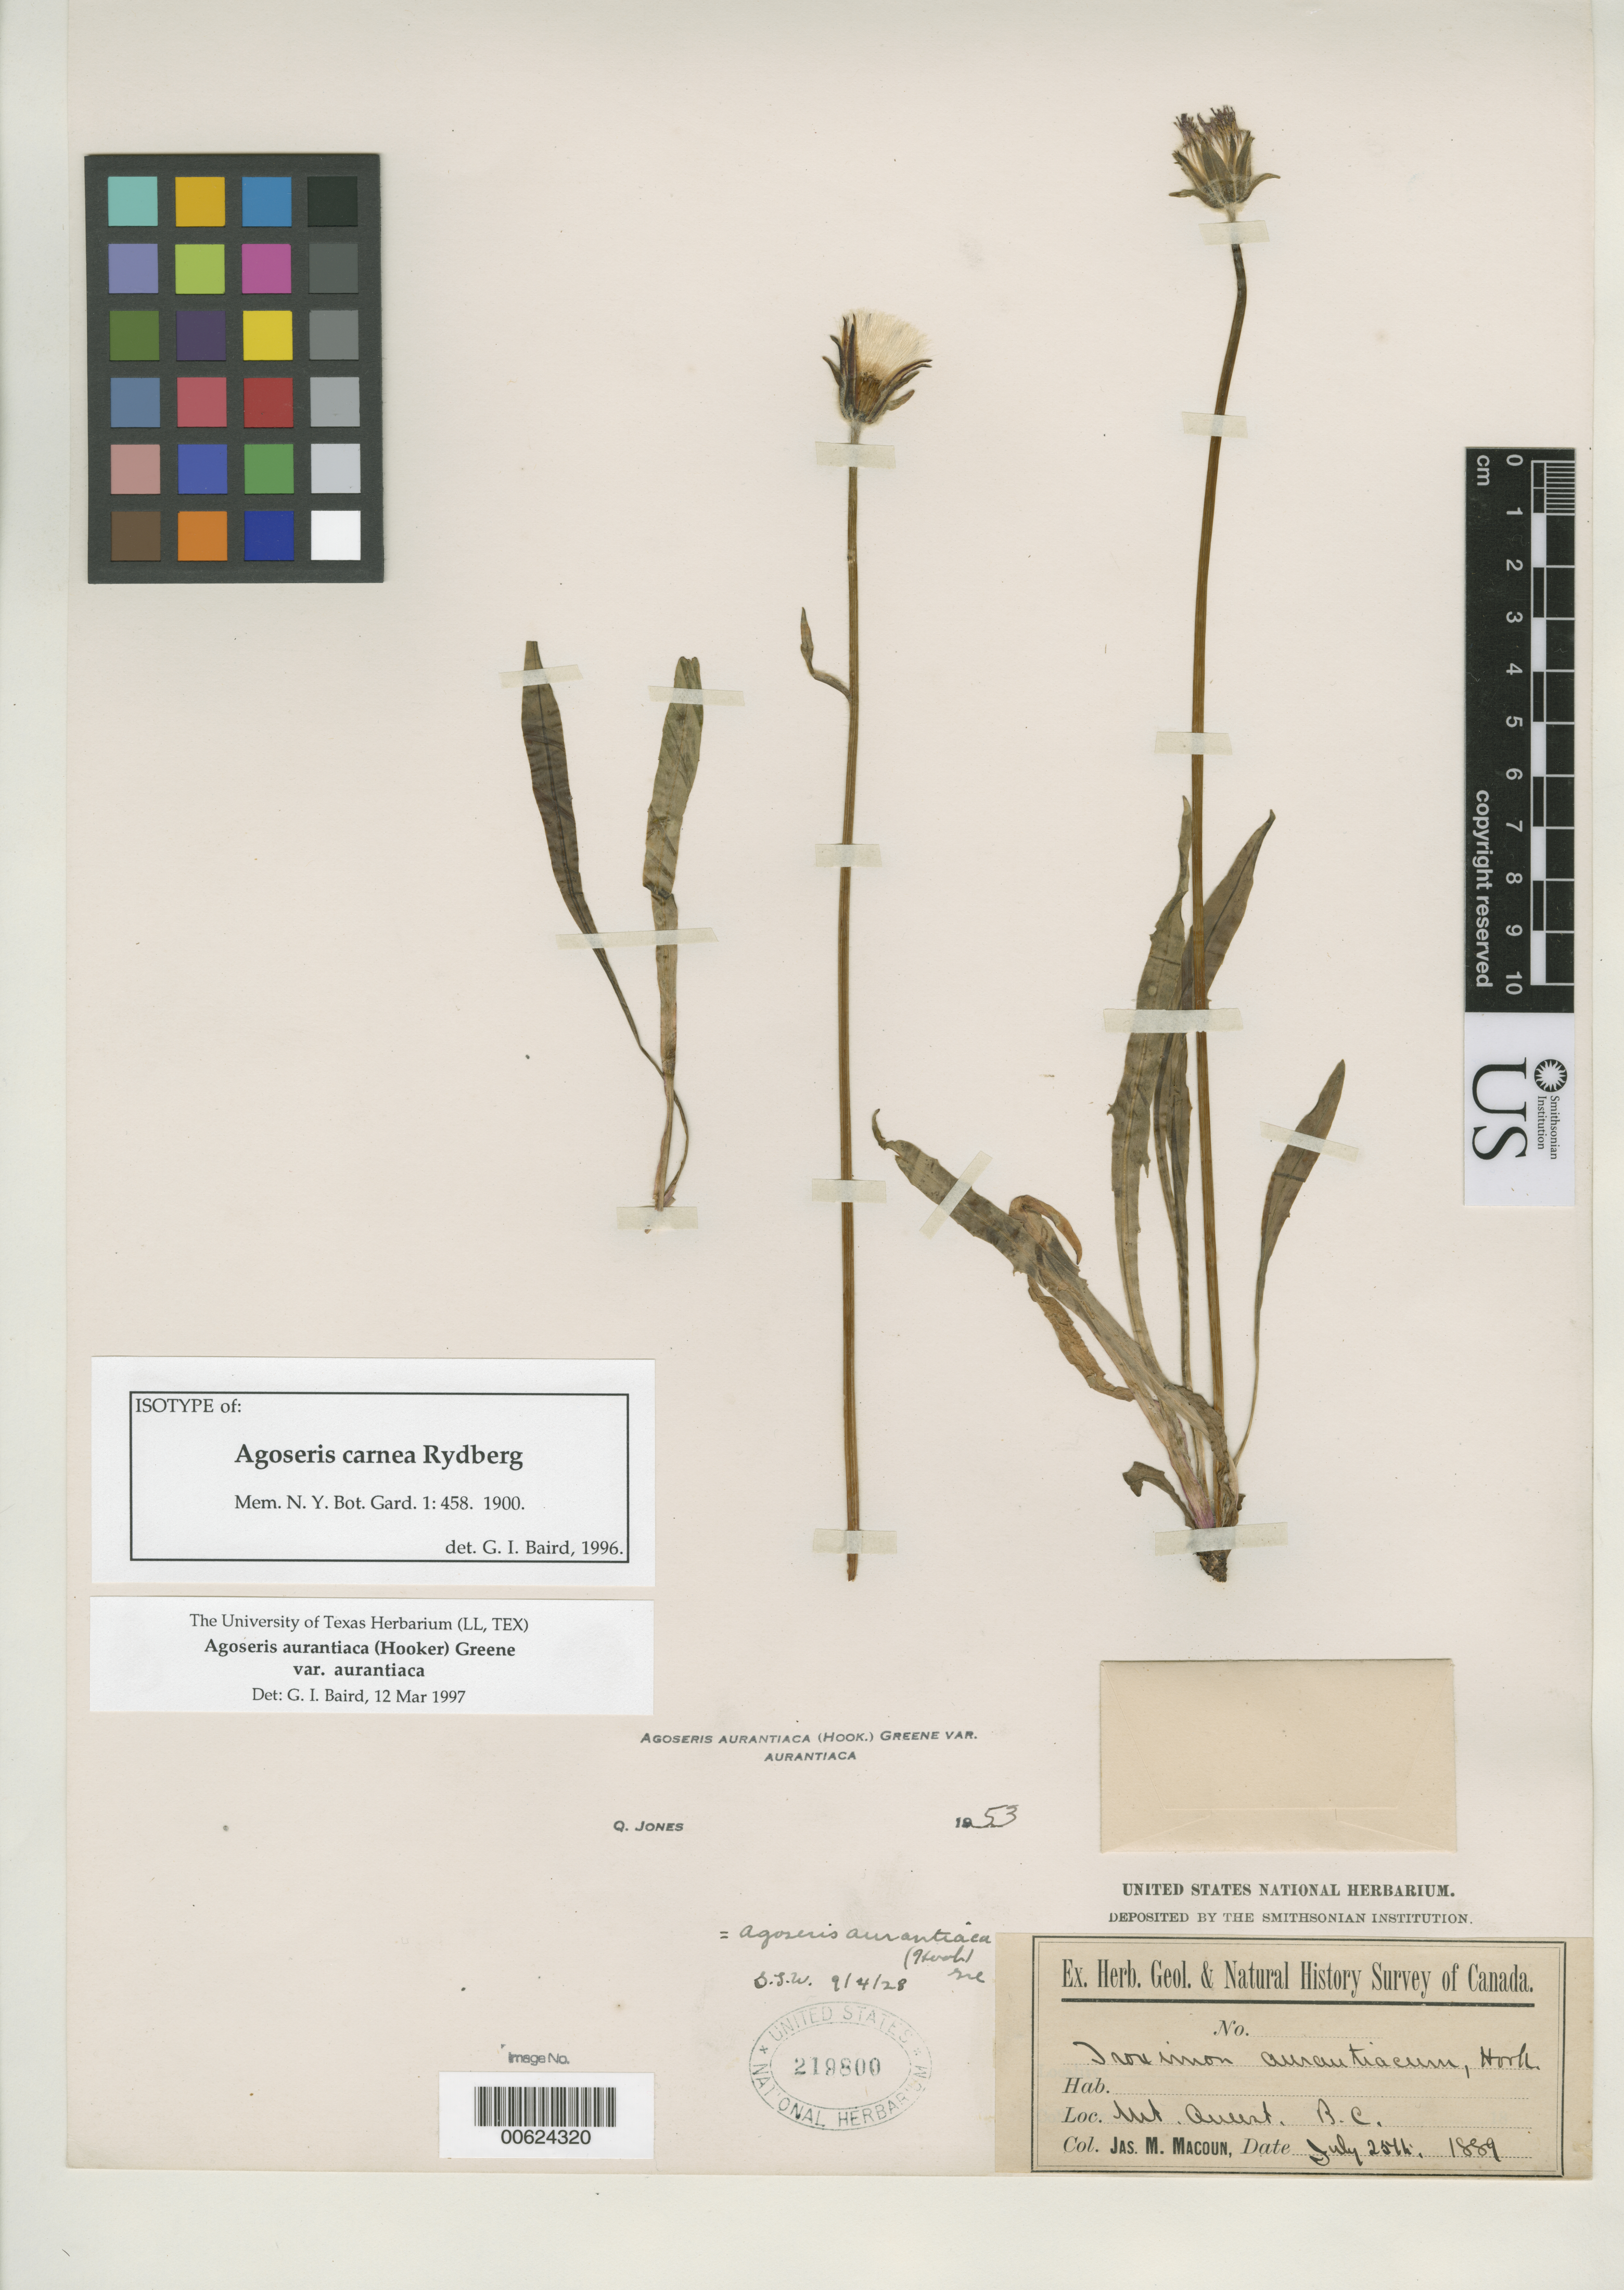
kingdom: Plantae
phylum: Tracheophyta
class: Magnoliopsida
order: Asterales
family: Asteraceae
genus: Agoseris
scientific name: Agoseris carnea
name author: Rydb.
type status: Isotype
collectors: J. M. Macoun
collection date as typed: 24 Jul 1889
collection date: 1889-07-24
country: Canada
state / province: British Columbia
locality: Mt. Queest.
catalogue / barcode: US 219800